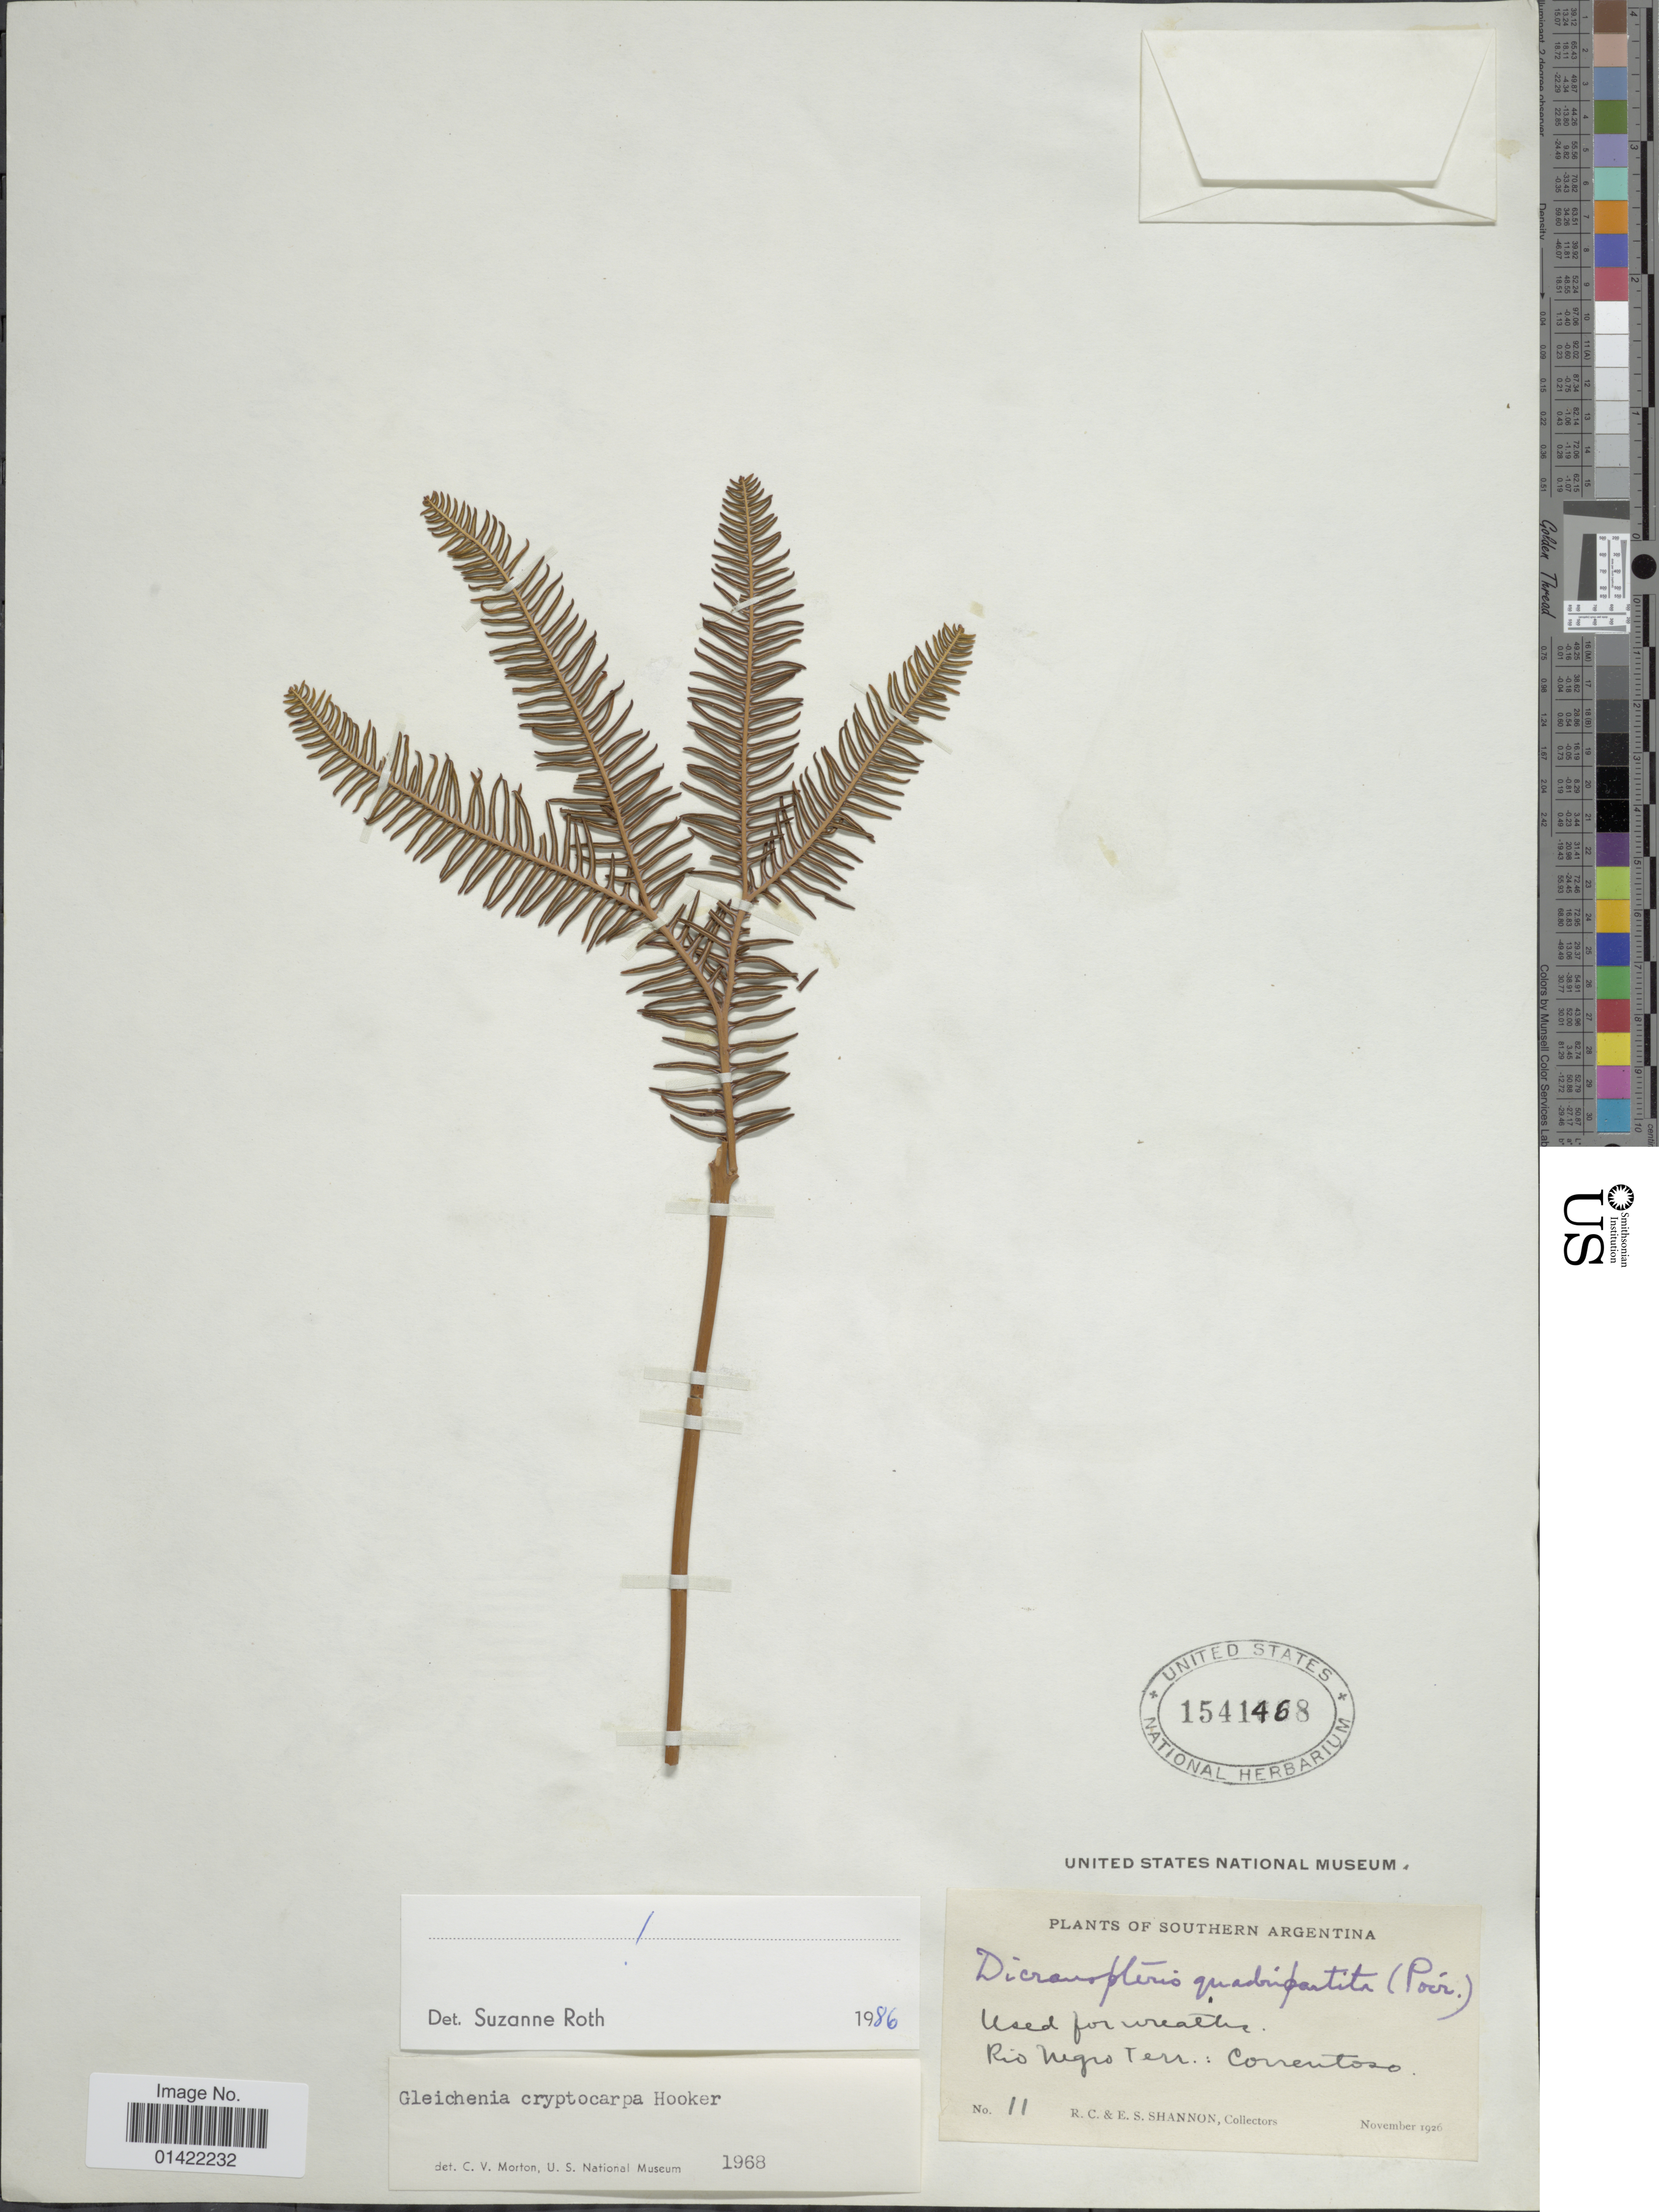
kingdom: Plantae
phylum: Tracheophyta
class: Polypodiopsida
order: Gleicheniales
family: Gleicheniaceae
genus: Sticherus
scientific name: Sticherus cryptocarpus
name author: (Hook.) Ching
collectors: R. Shannon & E. Shannon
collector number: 11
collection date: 1926-11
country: Argentina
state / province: Rio Negro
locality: Southern Argentina, Correntoso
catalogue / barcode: US 1541468